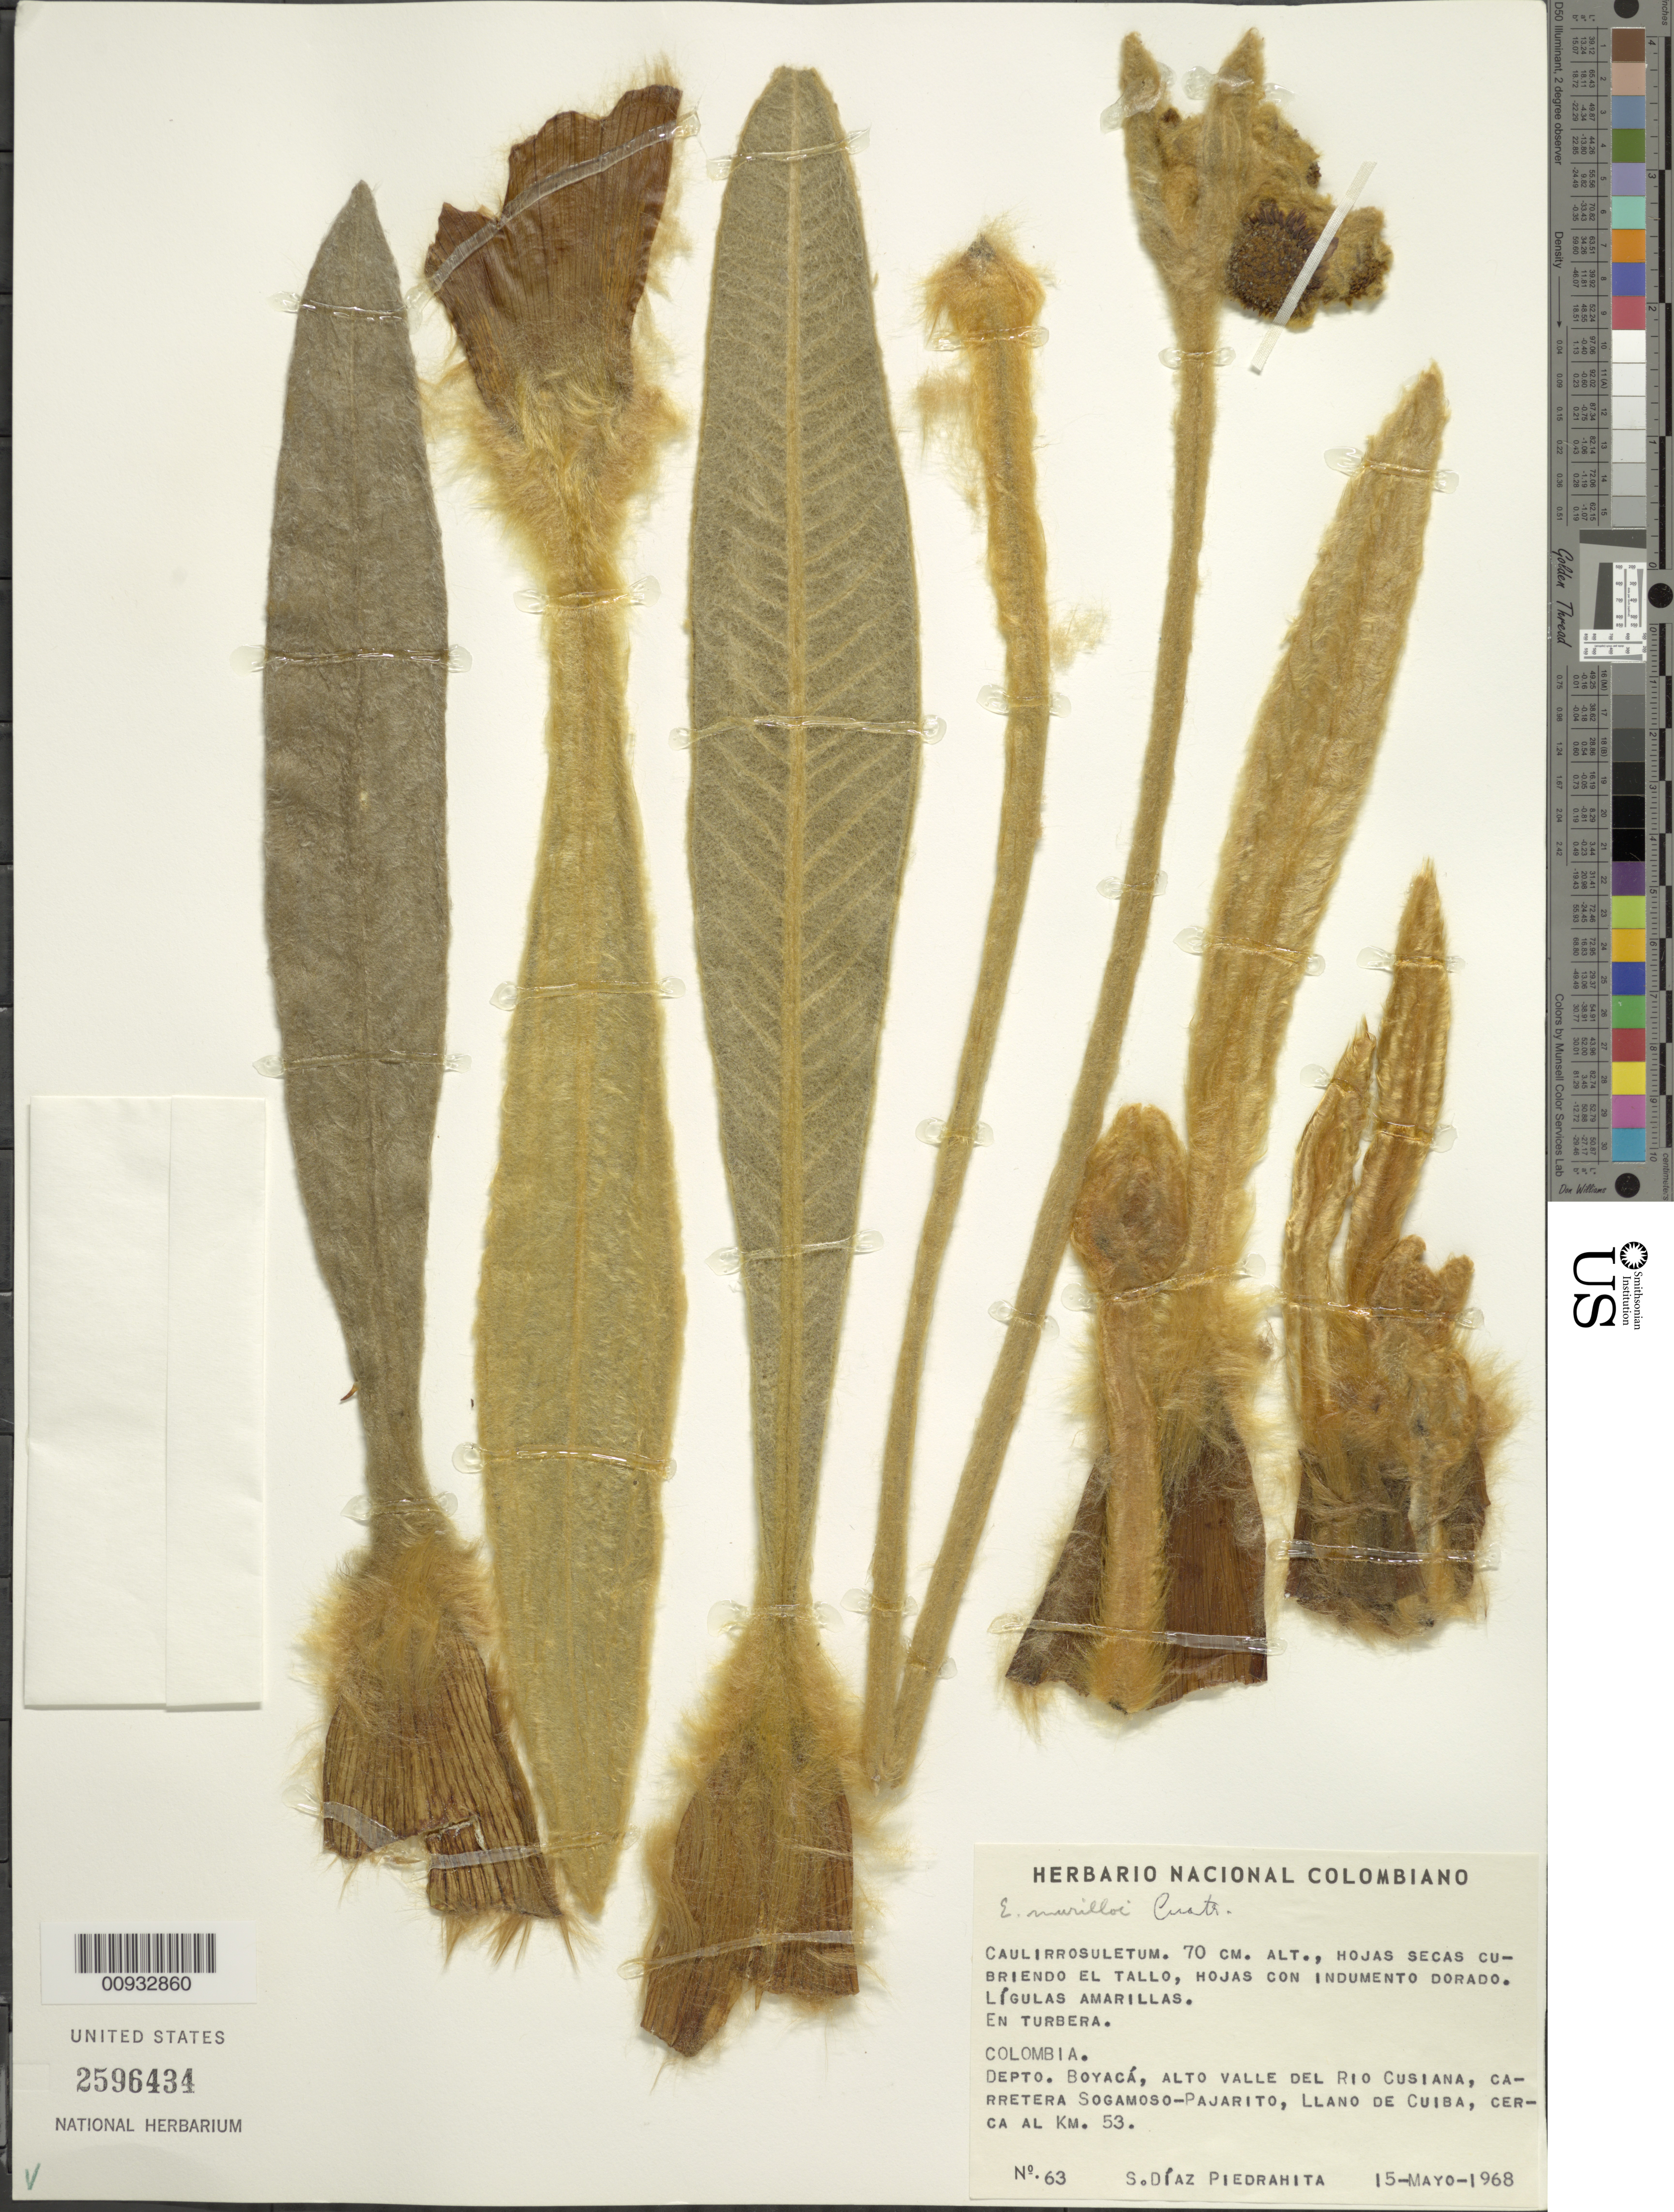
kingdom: Plantae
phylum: Tracheophyta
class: Magnoliopsida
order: Asterales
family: Asteraceae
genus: Espeletia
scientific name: Espeletia murilloi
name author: Cuatrec.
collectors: S. Díaz Píedrahíta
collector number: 63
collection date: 1968-05-15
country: Colombia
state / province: Boyacá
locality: Alto Valle del Rio Cusiana, Carretera Sogamoso-Pajarito, Llano de Cuiba, cerca al Km 53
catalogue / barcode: US 2596434